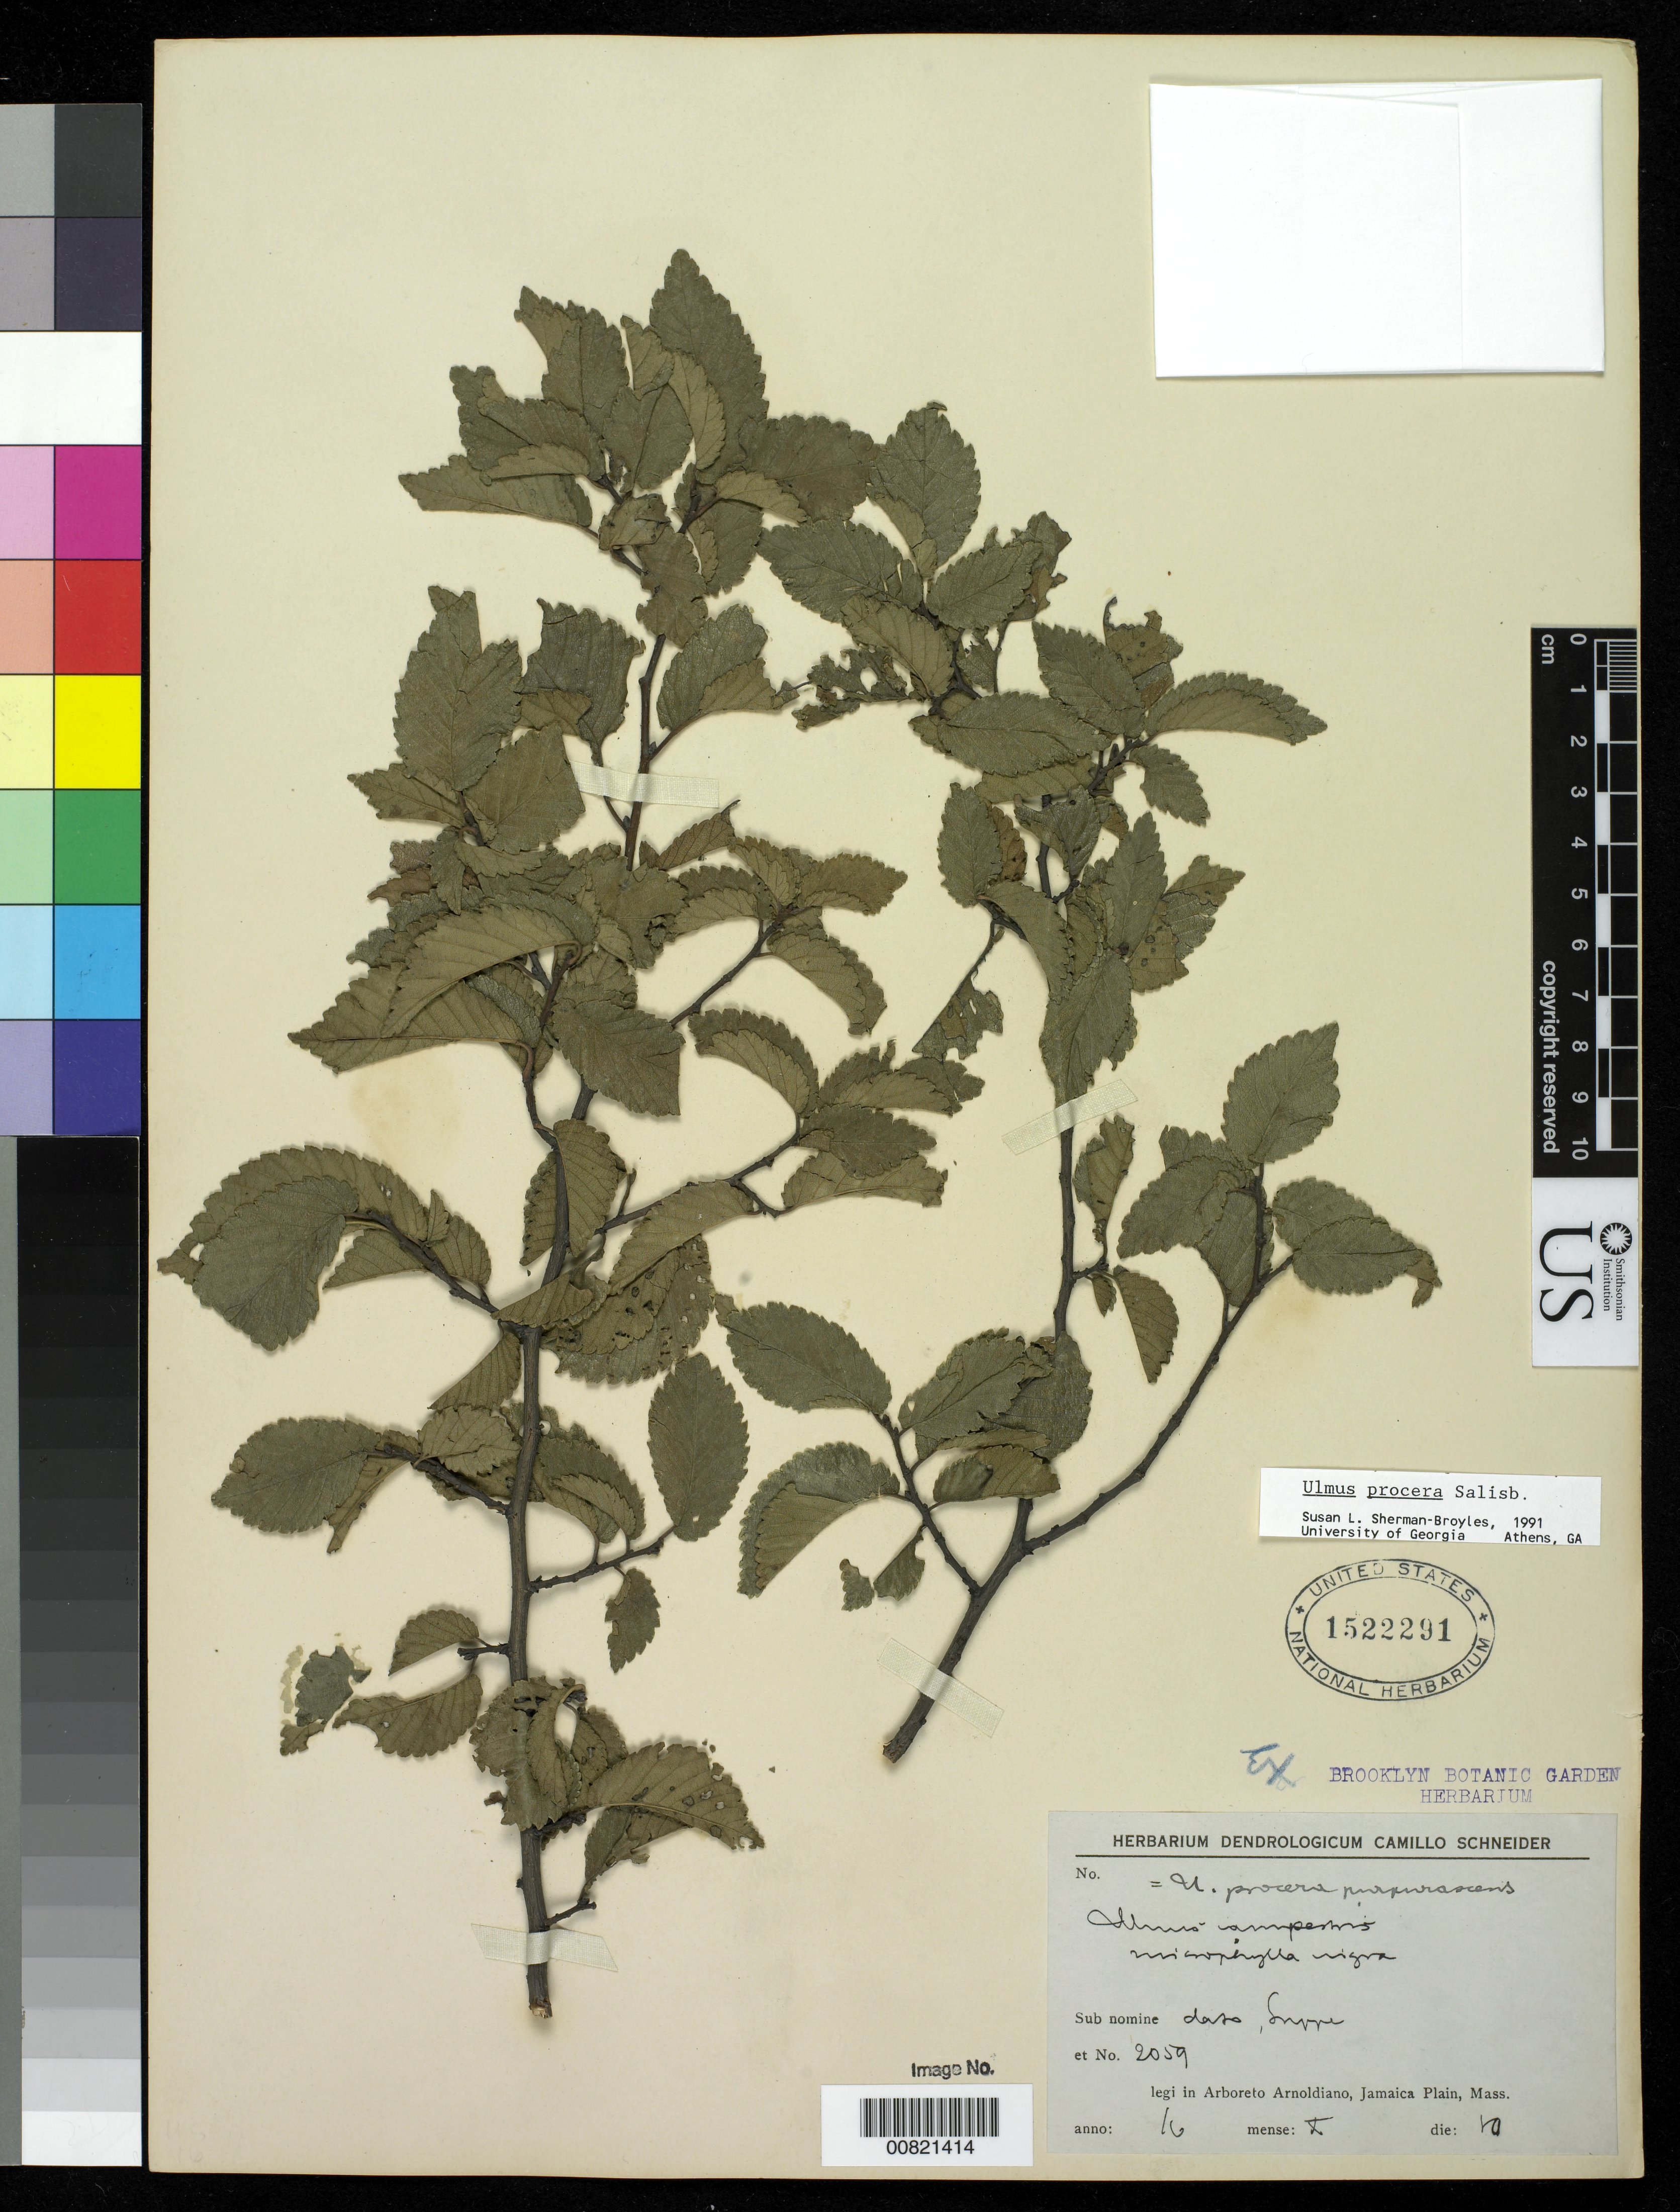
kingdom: Plantae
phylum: Tracheophyta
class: Magnoliopsida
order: Rosales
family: Ulmaceae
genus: Ulmus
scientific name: Ulmus procera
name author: Salisb.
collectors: C. K. Schneider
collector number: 2059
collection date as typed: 10 Oct 1916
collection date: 1916-10-10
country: United States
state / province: Massachusetts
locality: Arnold Arboretum, Jamaica Plain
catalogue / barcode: US 1522291